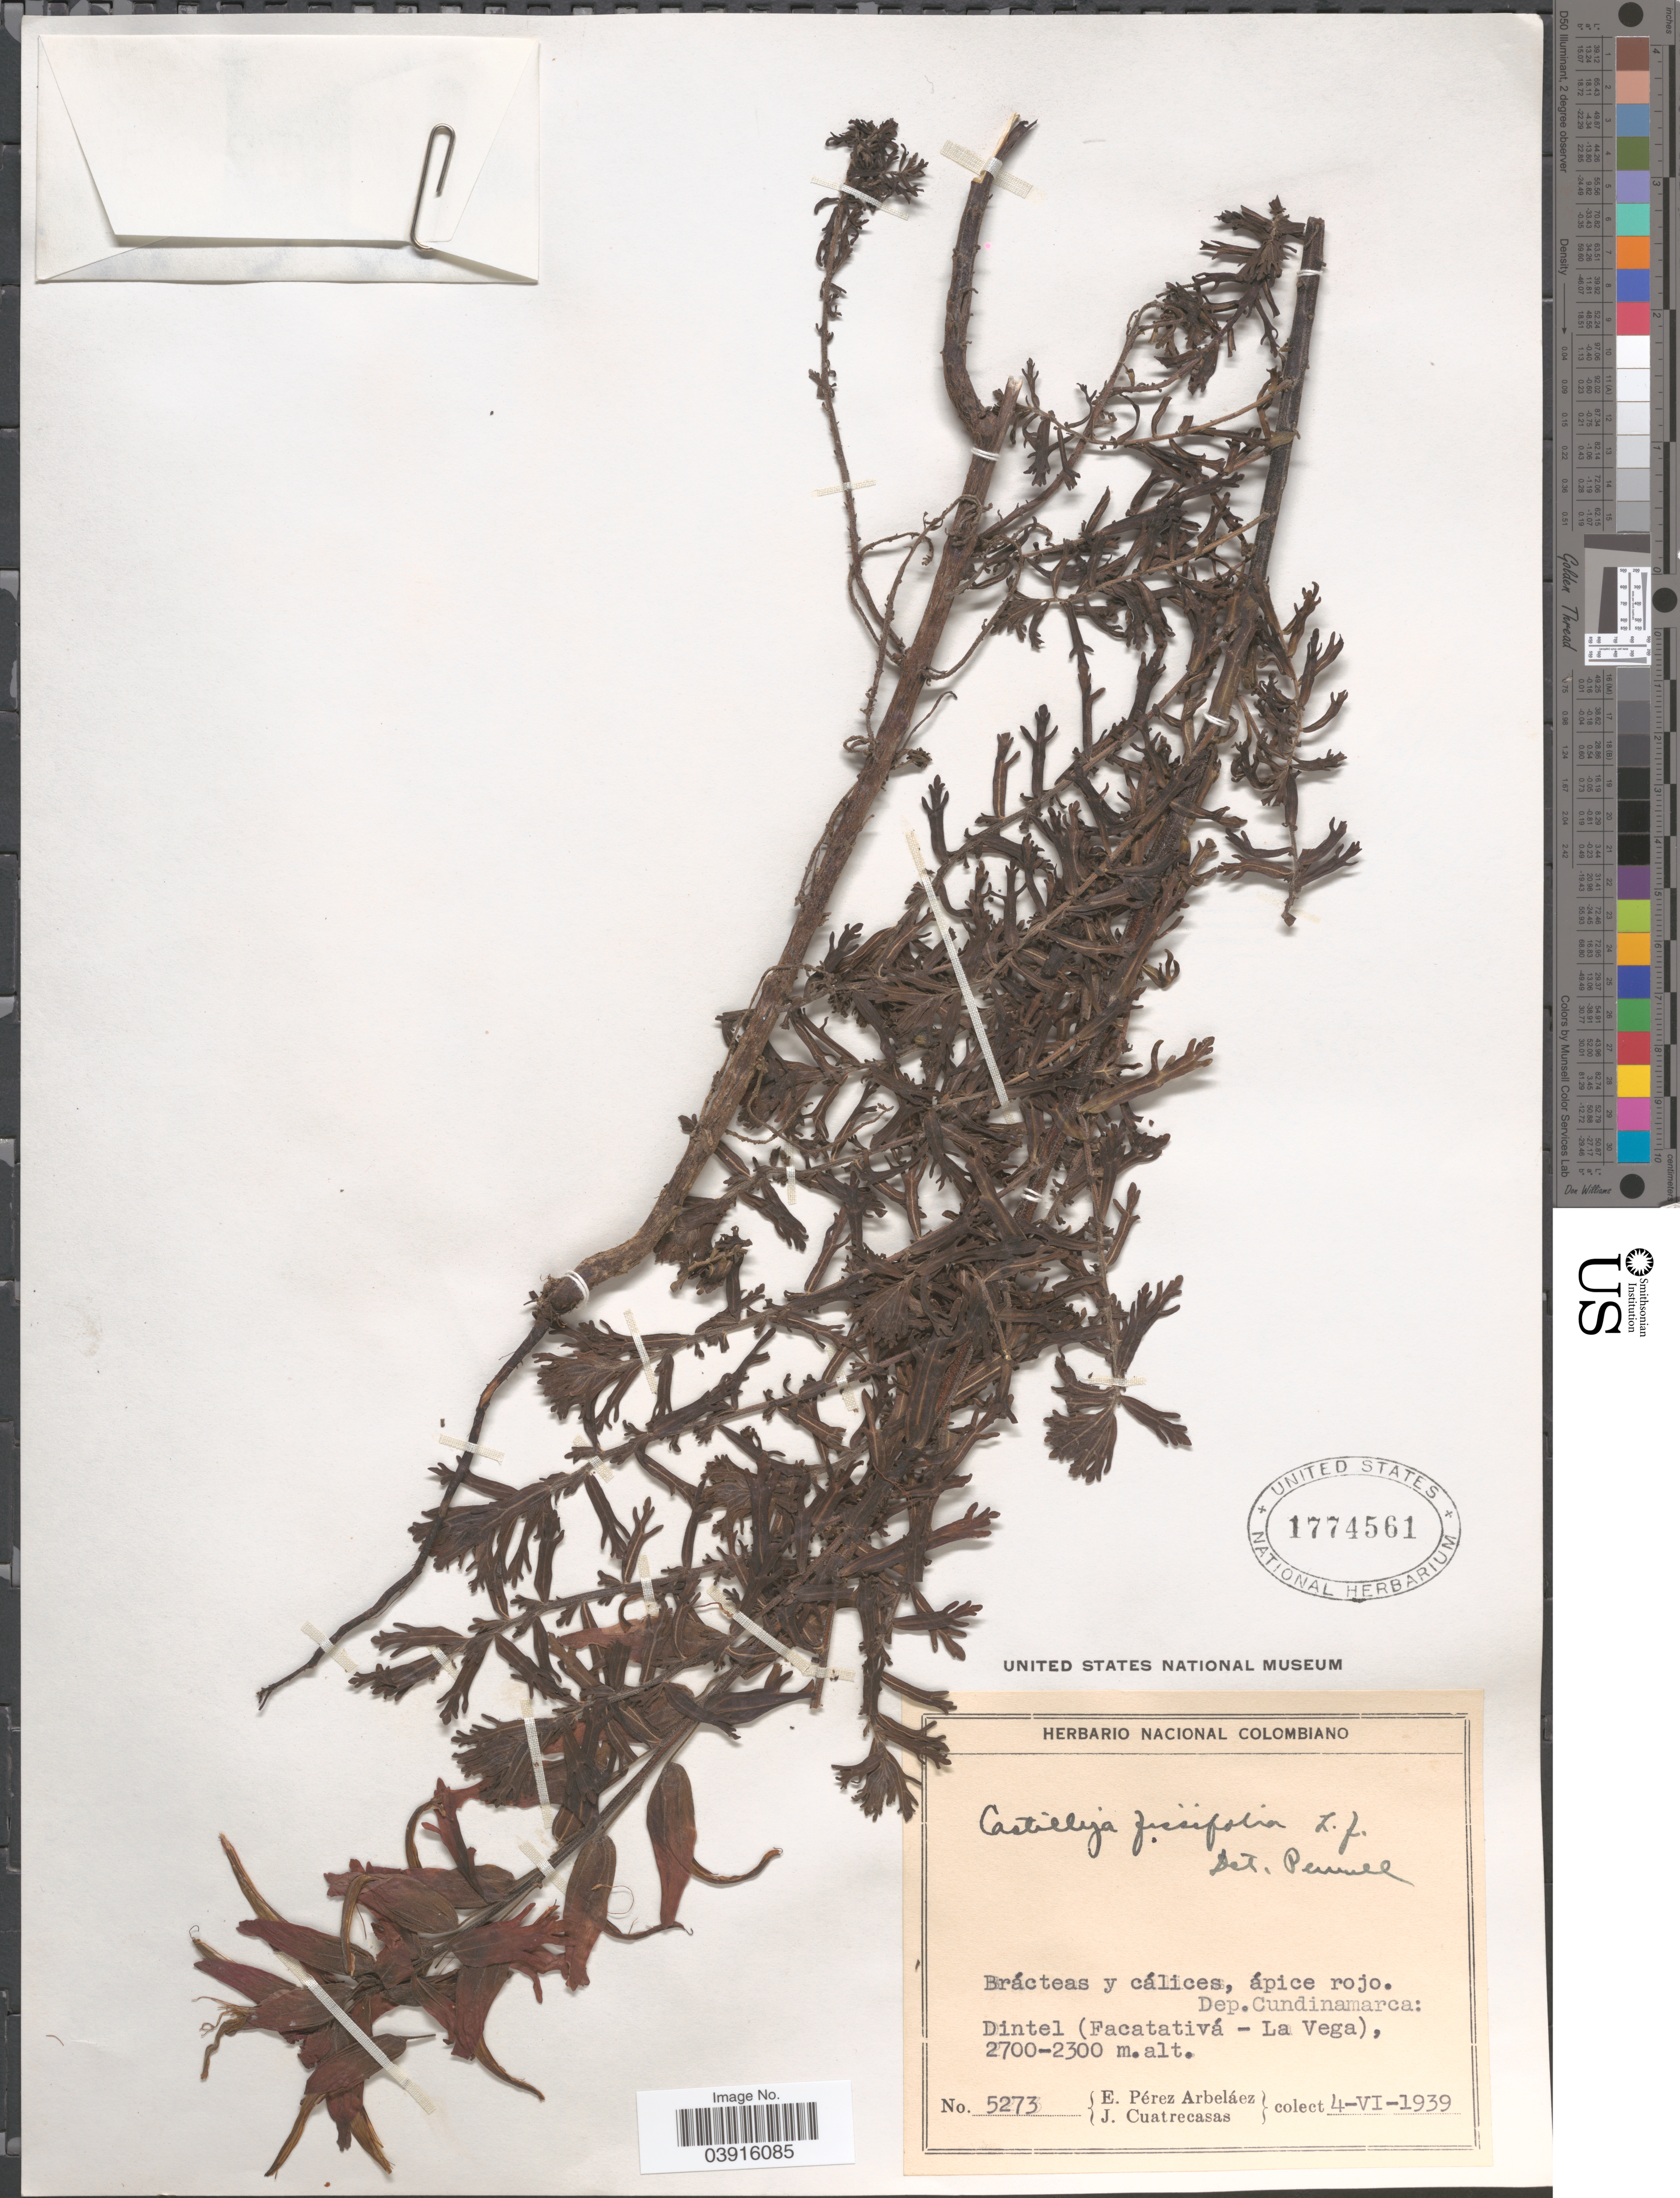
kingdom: Plantae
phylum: Tracheophyta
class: Magnoliopsida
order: Lamiales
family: Orobanchaceae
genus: Castilleja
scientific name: Castilleja fissifolia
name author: L. f.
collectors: E. Pérez Arbeláez & J. Cuatrecasas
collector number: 5273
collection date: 1939-06-04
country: Colombia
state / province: Cundinamarca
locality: Dep. Cundinamarca: Dintel (Facatativá - La Vega).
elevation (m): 2300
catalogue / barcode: US 1774561